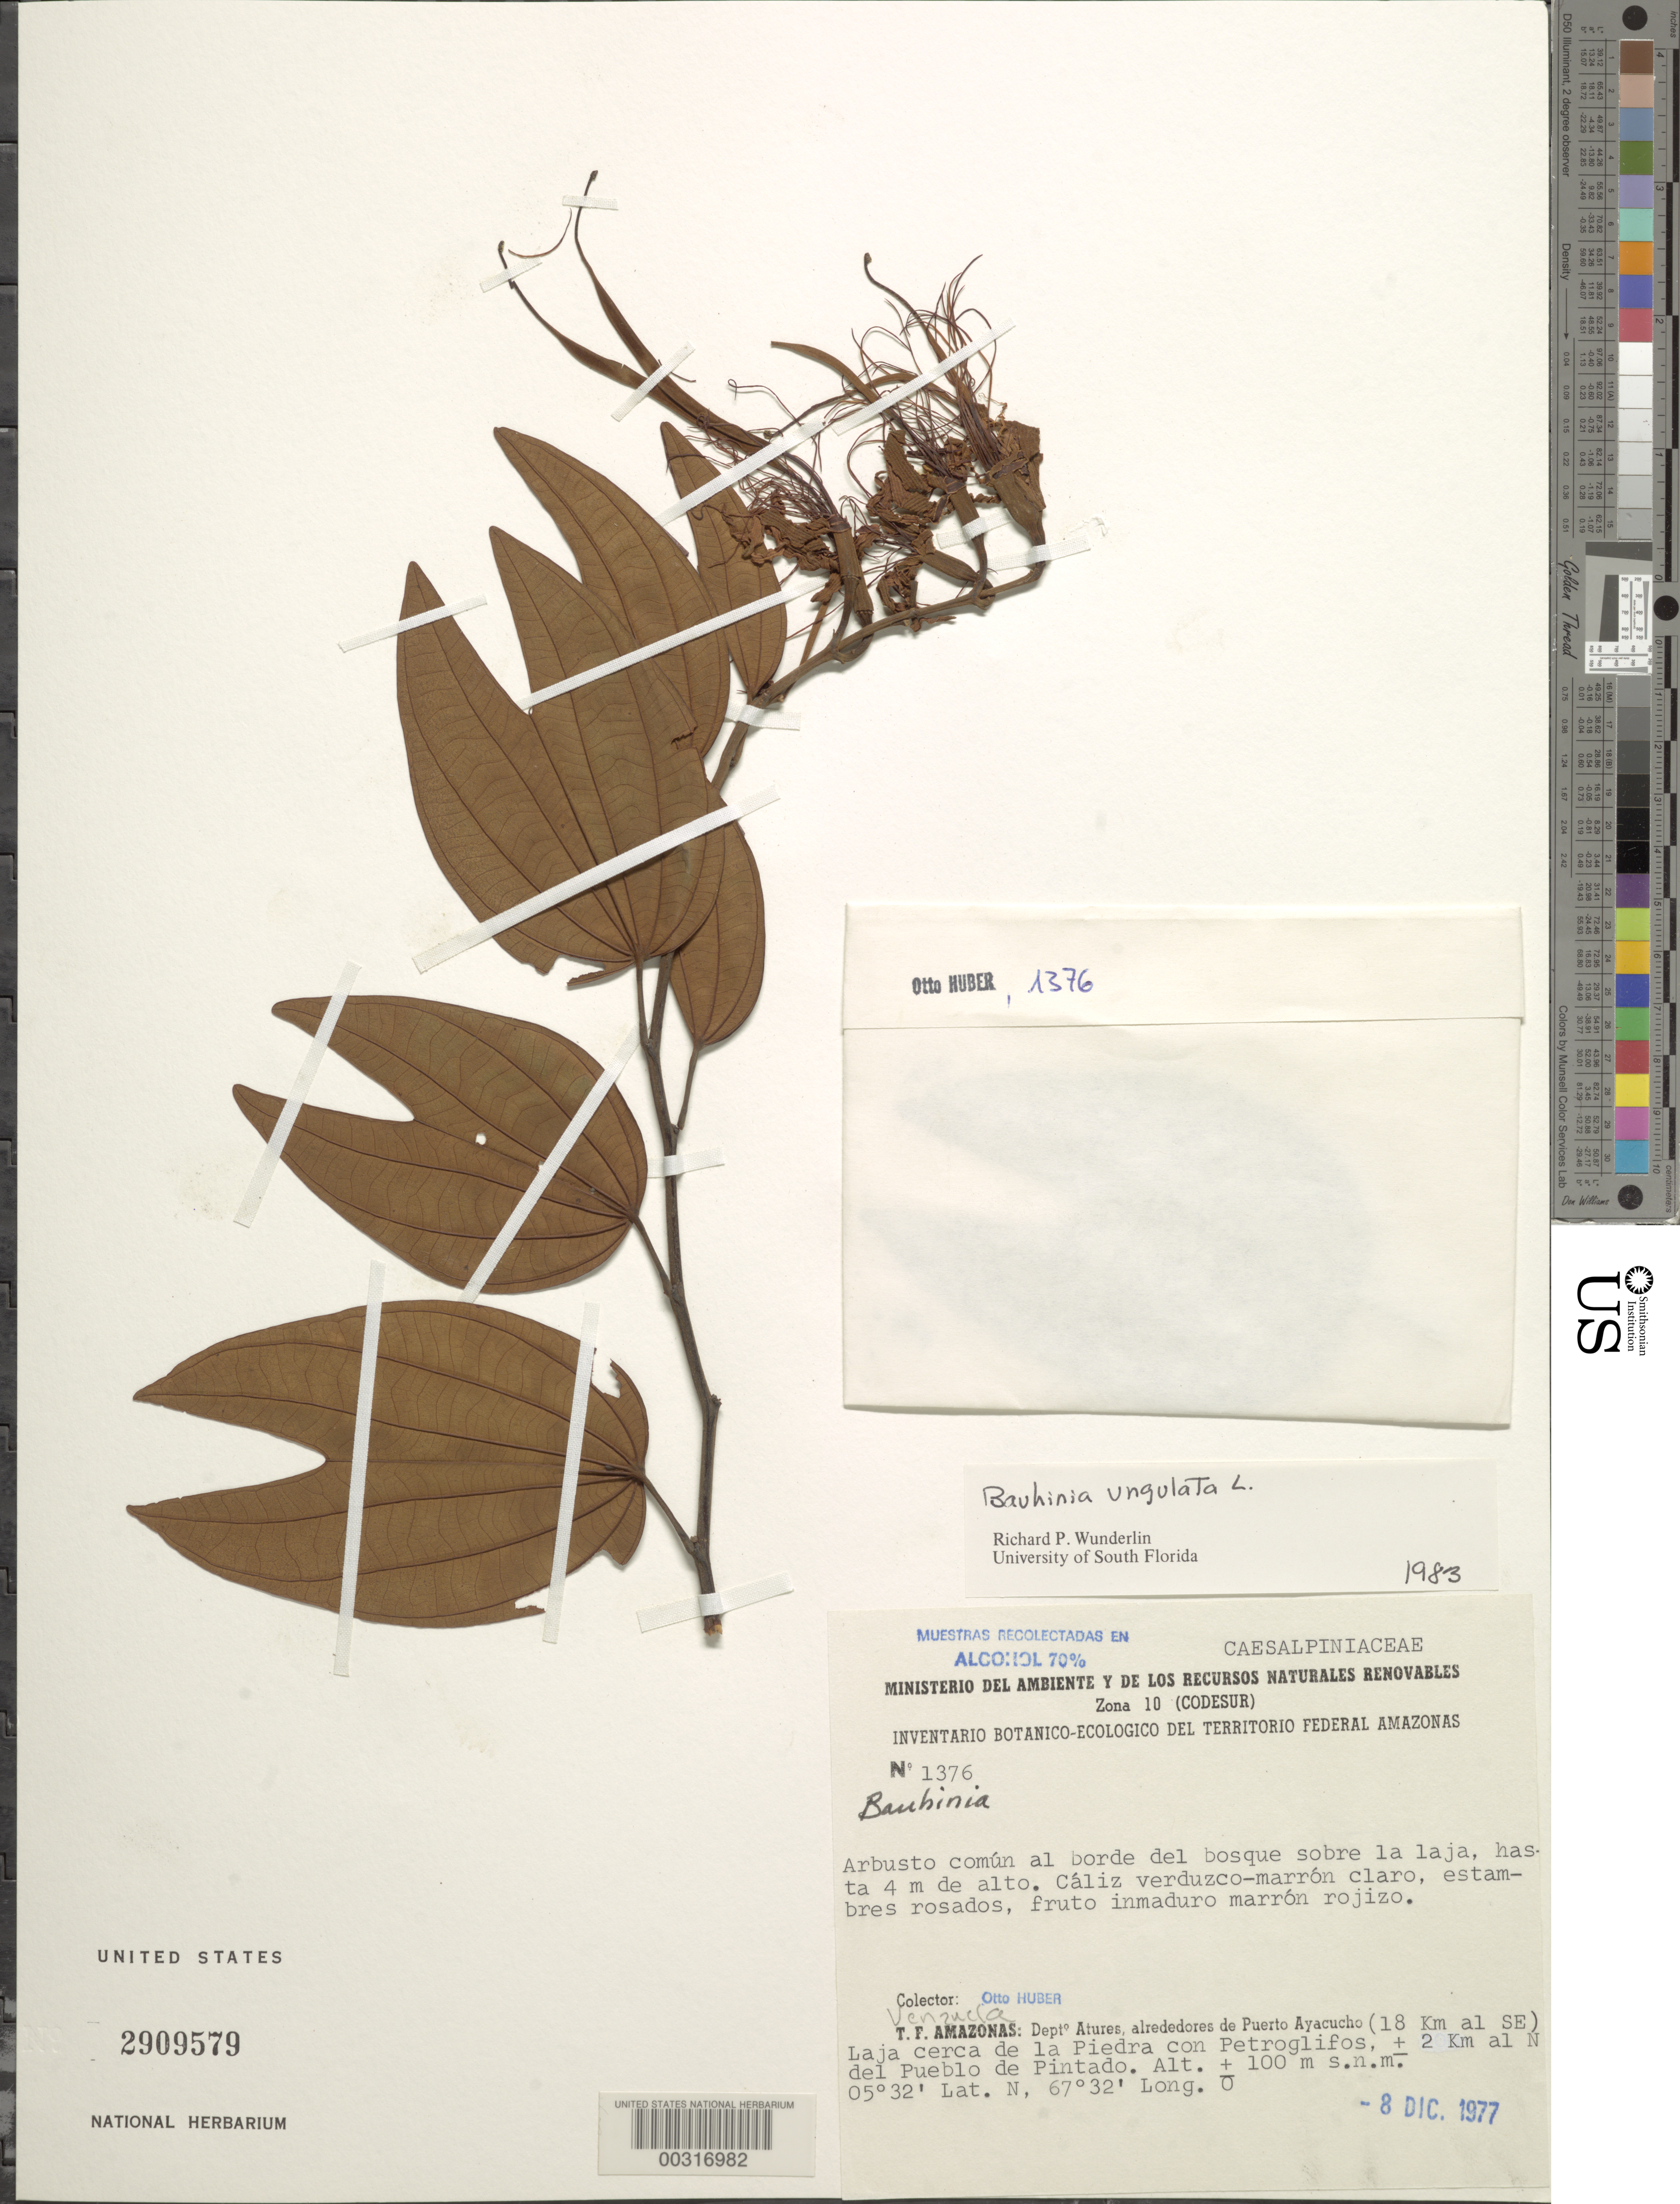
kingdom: Plantae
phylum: Tracheophyta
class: Magnoliopsida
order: Fabales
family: Fabaceae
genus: Bauhinia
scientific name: Bauhinia ungulata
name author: L.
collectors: O. Huber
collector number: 1376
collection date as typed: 08 Dec 1977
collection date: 1977-12-08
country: Venezuela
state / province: Amazonas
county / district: Atures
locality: Vicinity of puerto ayacucho (18 km se); laja near la piedra with petrographs; 2 km n of pueblo de pintado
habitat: Edge of forest above laja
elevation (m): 100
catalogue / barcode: US 2909579